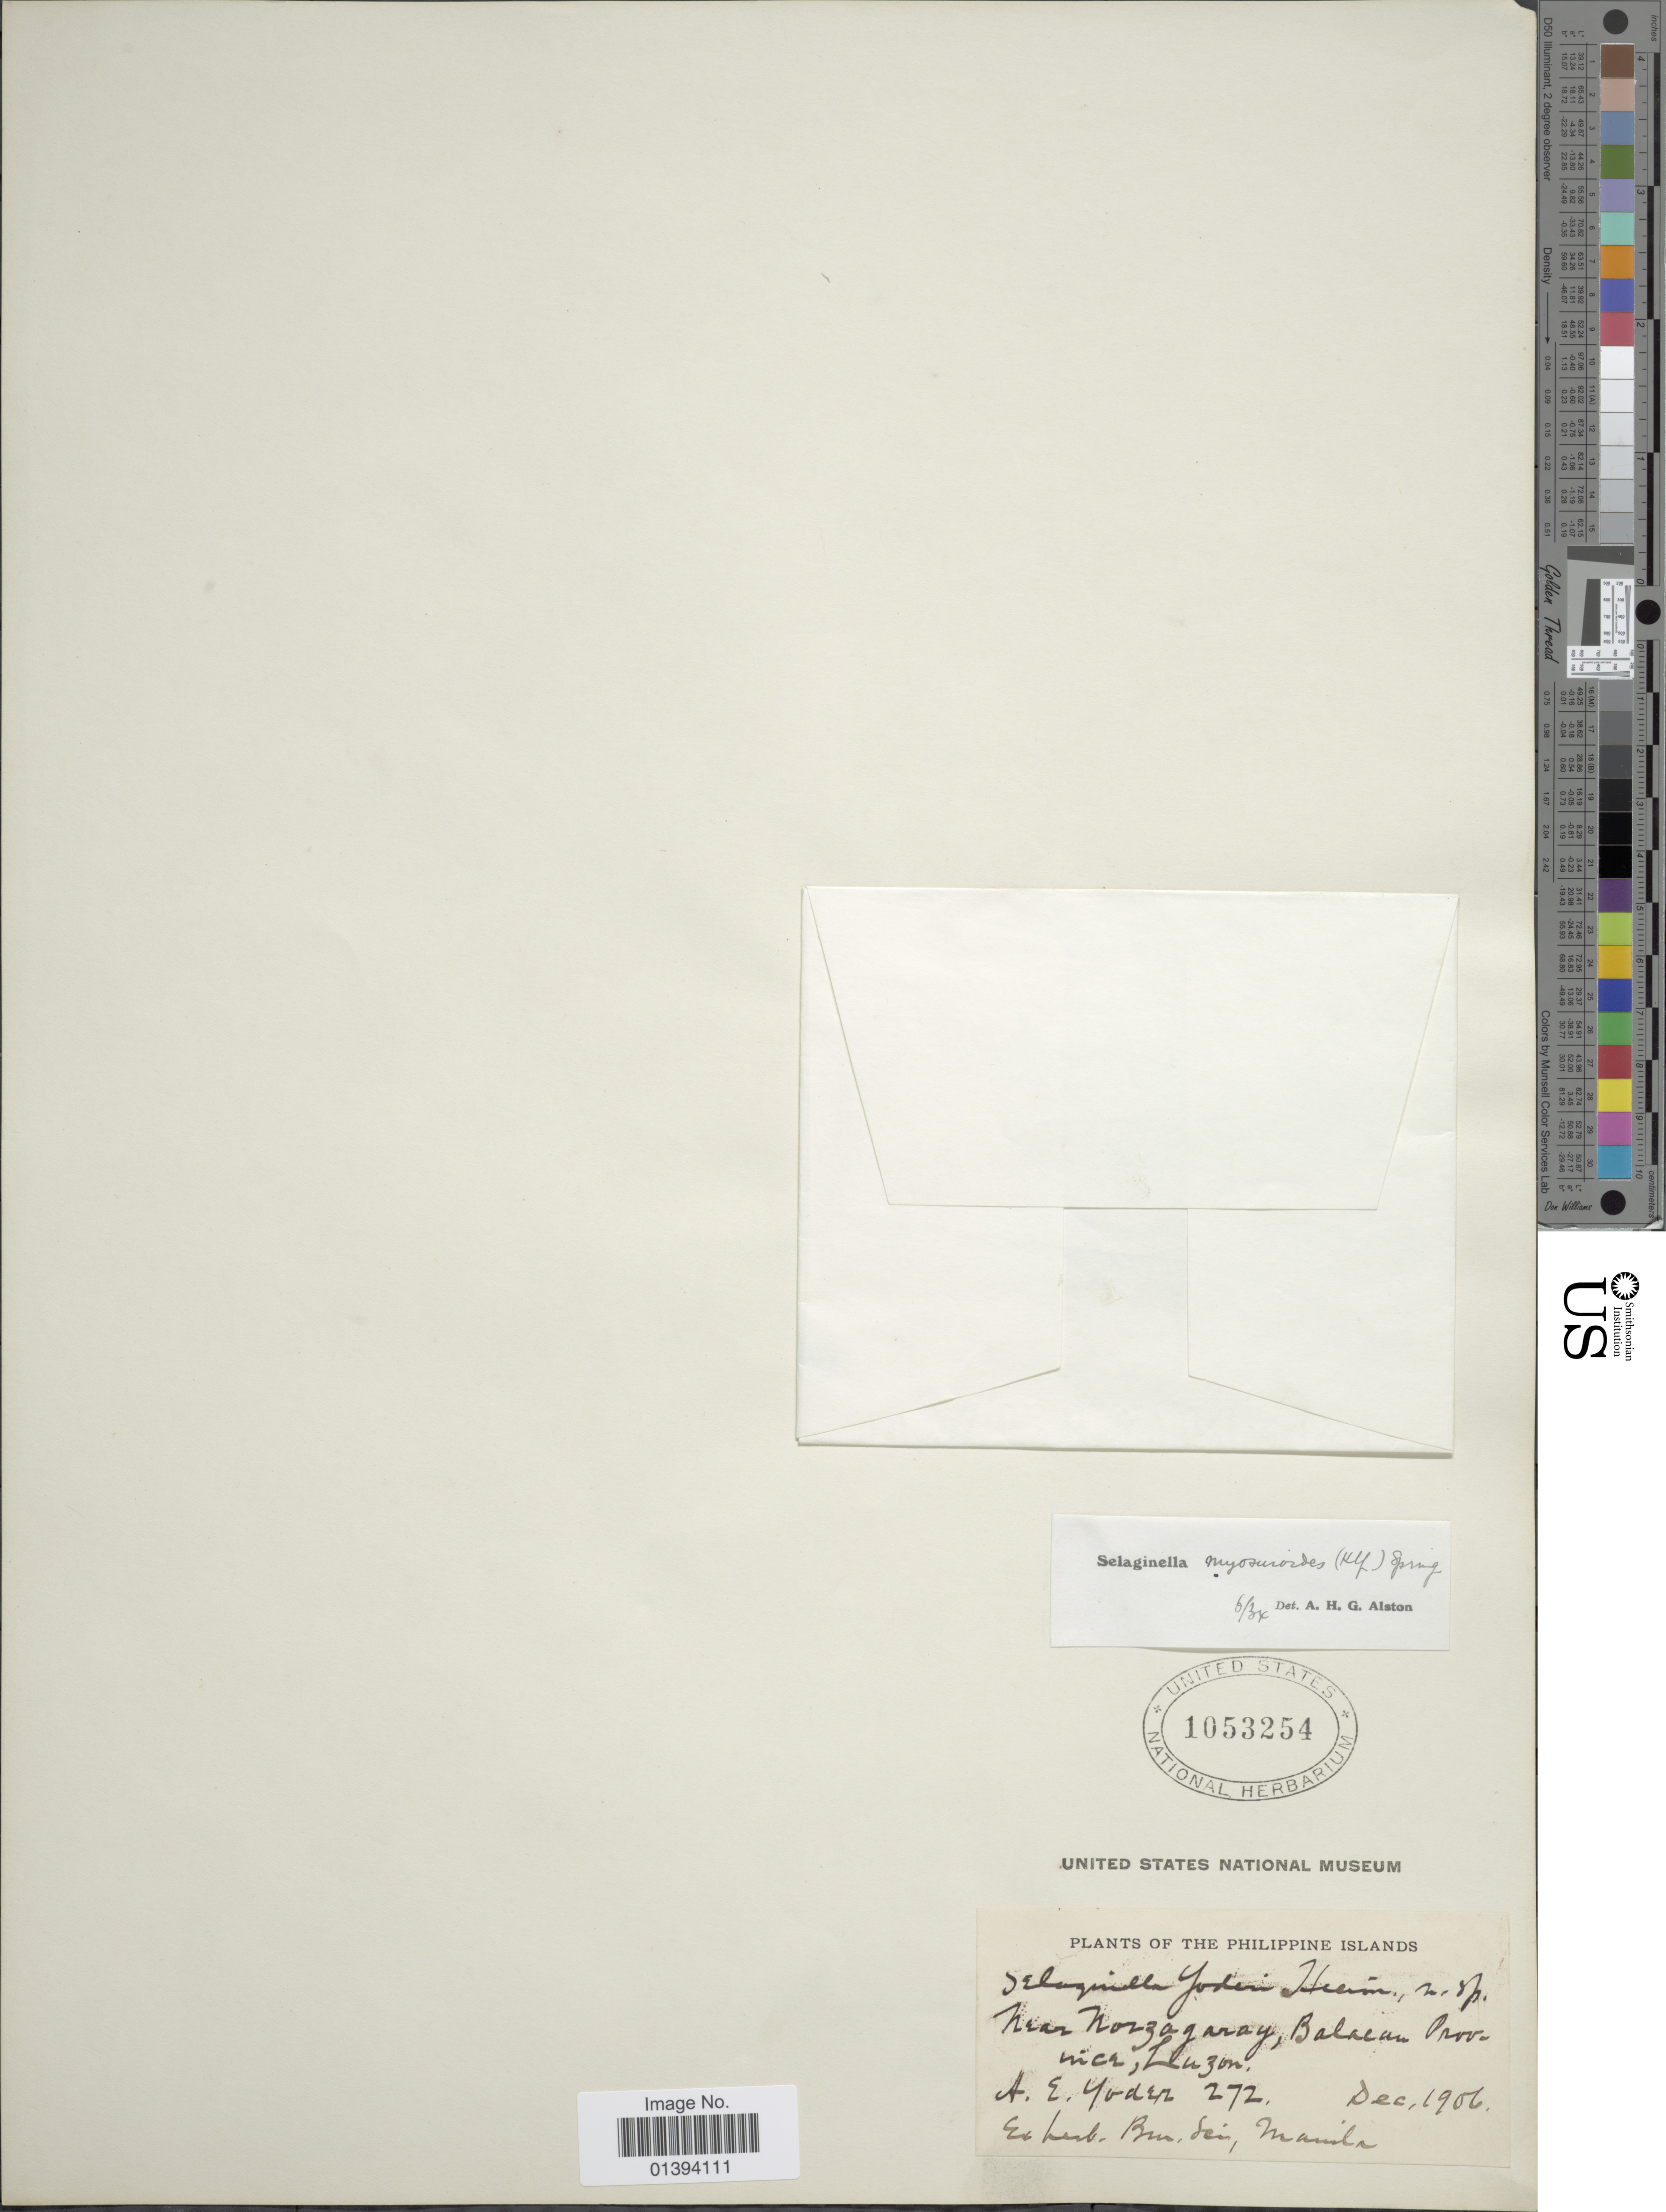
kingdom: Plantae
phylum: Tracheophyta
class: Lycopodiopsida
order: Selaginellales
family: Selaginellaceae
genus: Selaginella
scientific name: Selaginella myosuroides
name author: (Kaulf.) Spring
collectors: A. Yoder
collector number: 272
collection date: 1906-12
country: Philippines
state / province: Central Luzon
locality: Near Norzagaray, Balaean Province, Luzon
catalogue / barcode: US 1053254